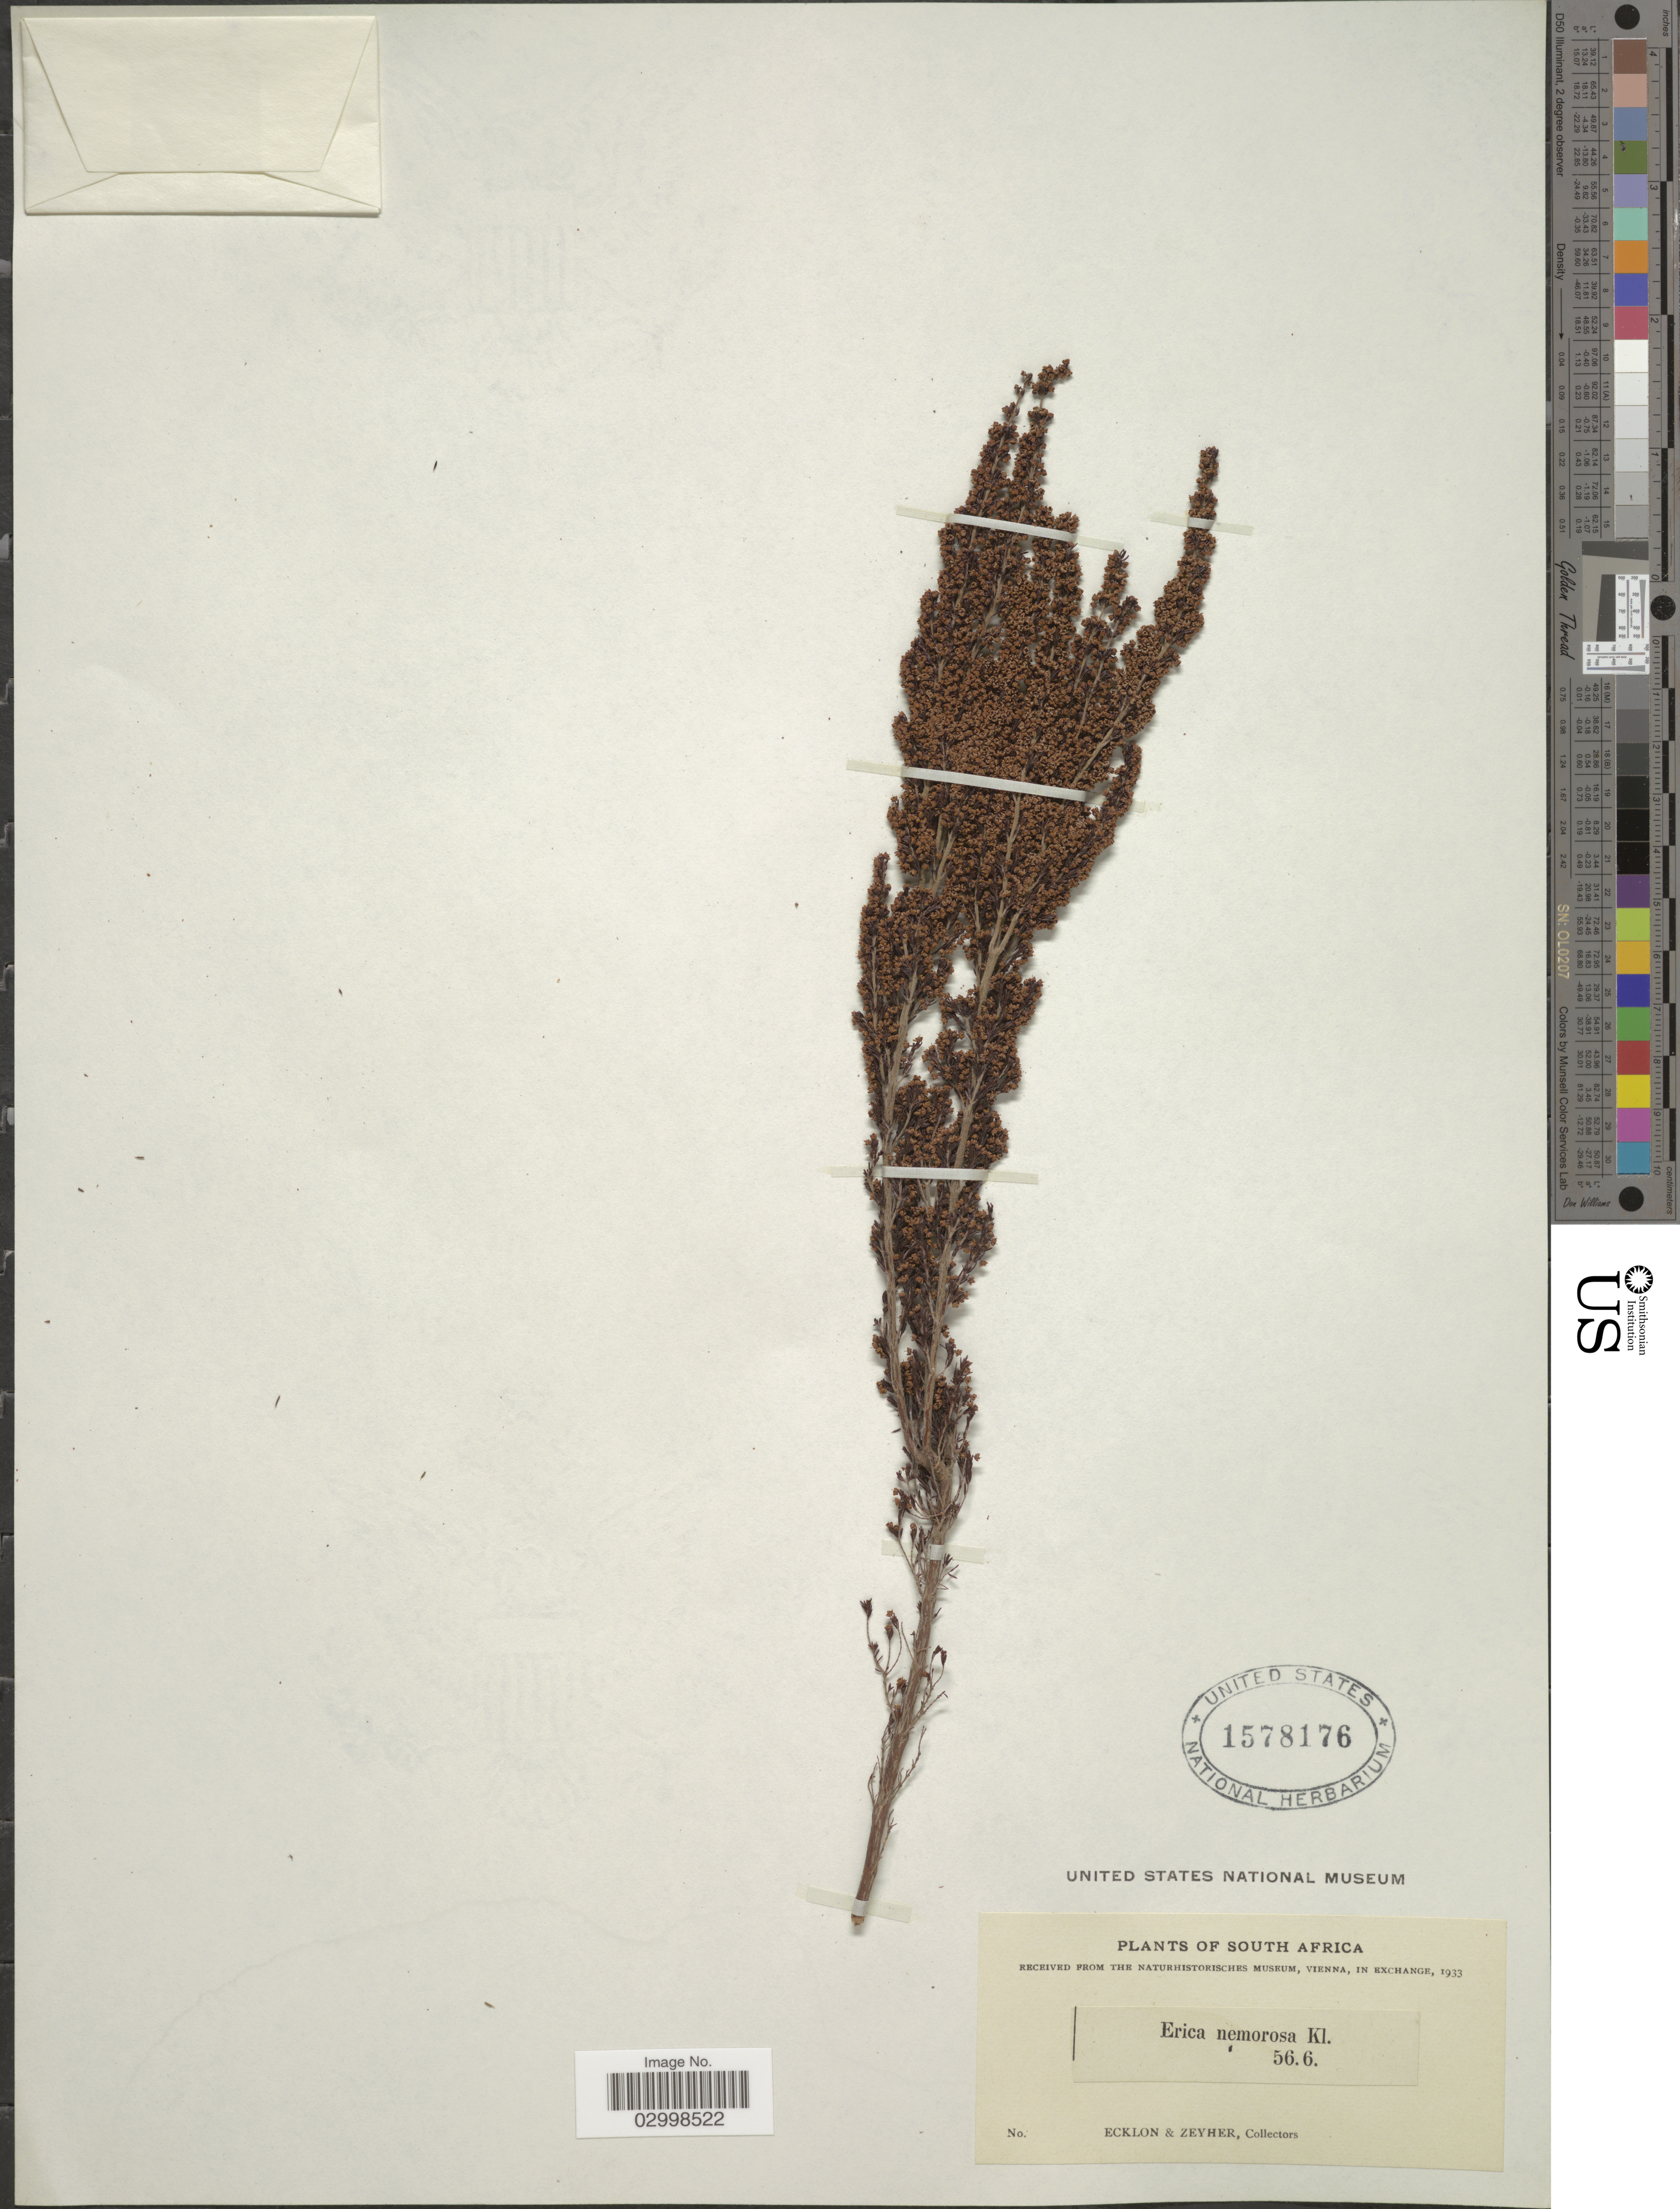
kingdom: Plantae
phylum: Tracheophyta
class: Magnoliopsida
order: Ericales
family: Ericaceae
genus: Erica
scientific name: Erica nemorosa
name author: Klotzsch ex Benth.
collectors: -. Ecklon & -. Zeyher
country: South Africa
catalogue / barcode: US 1578176